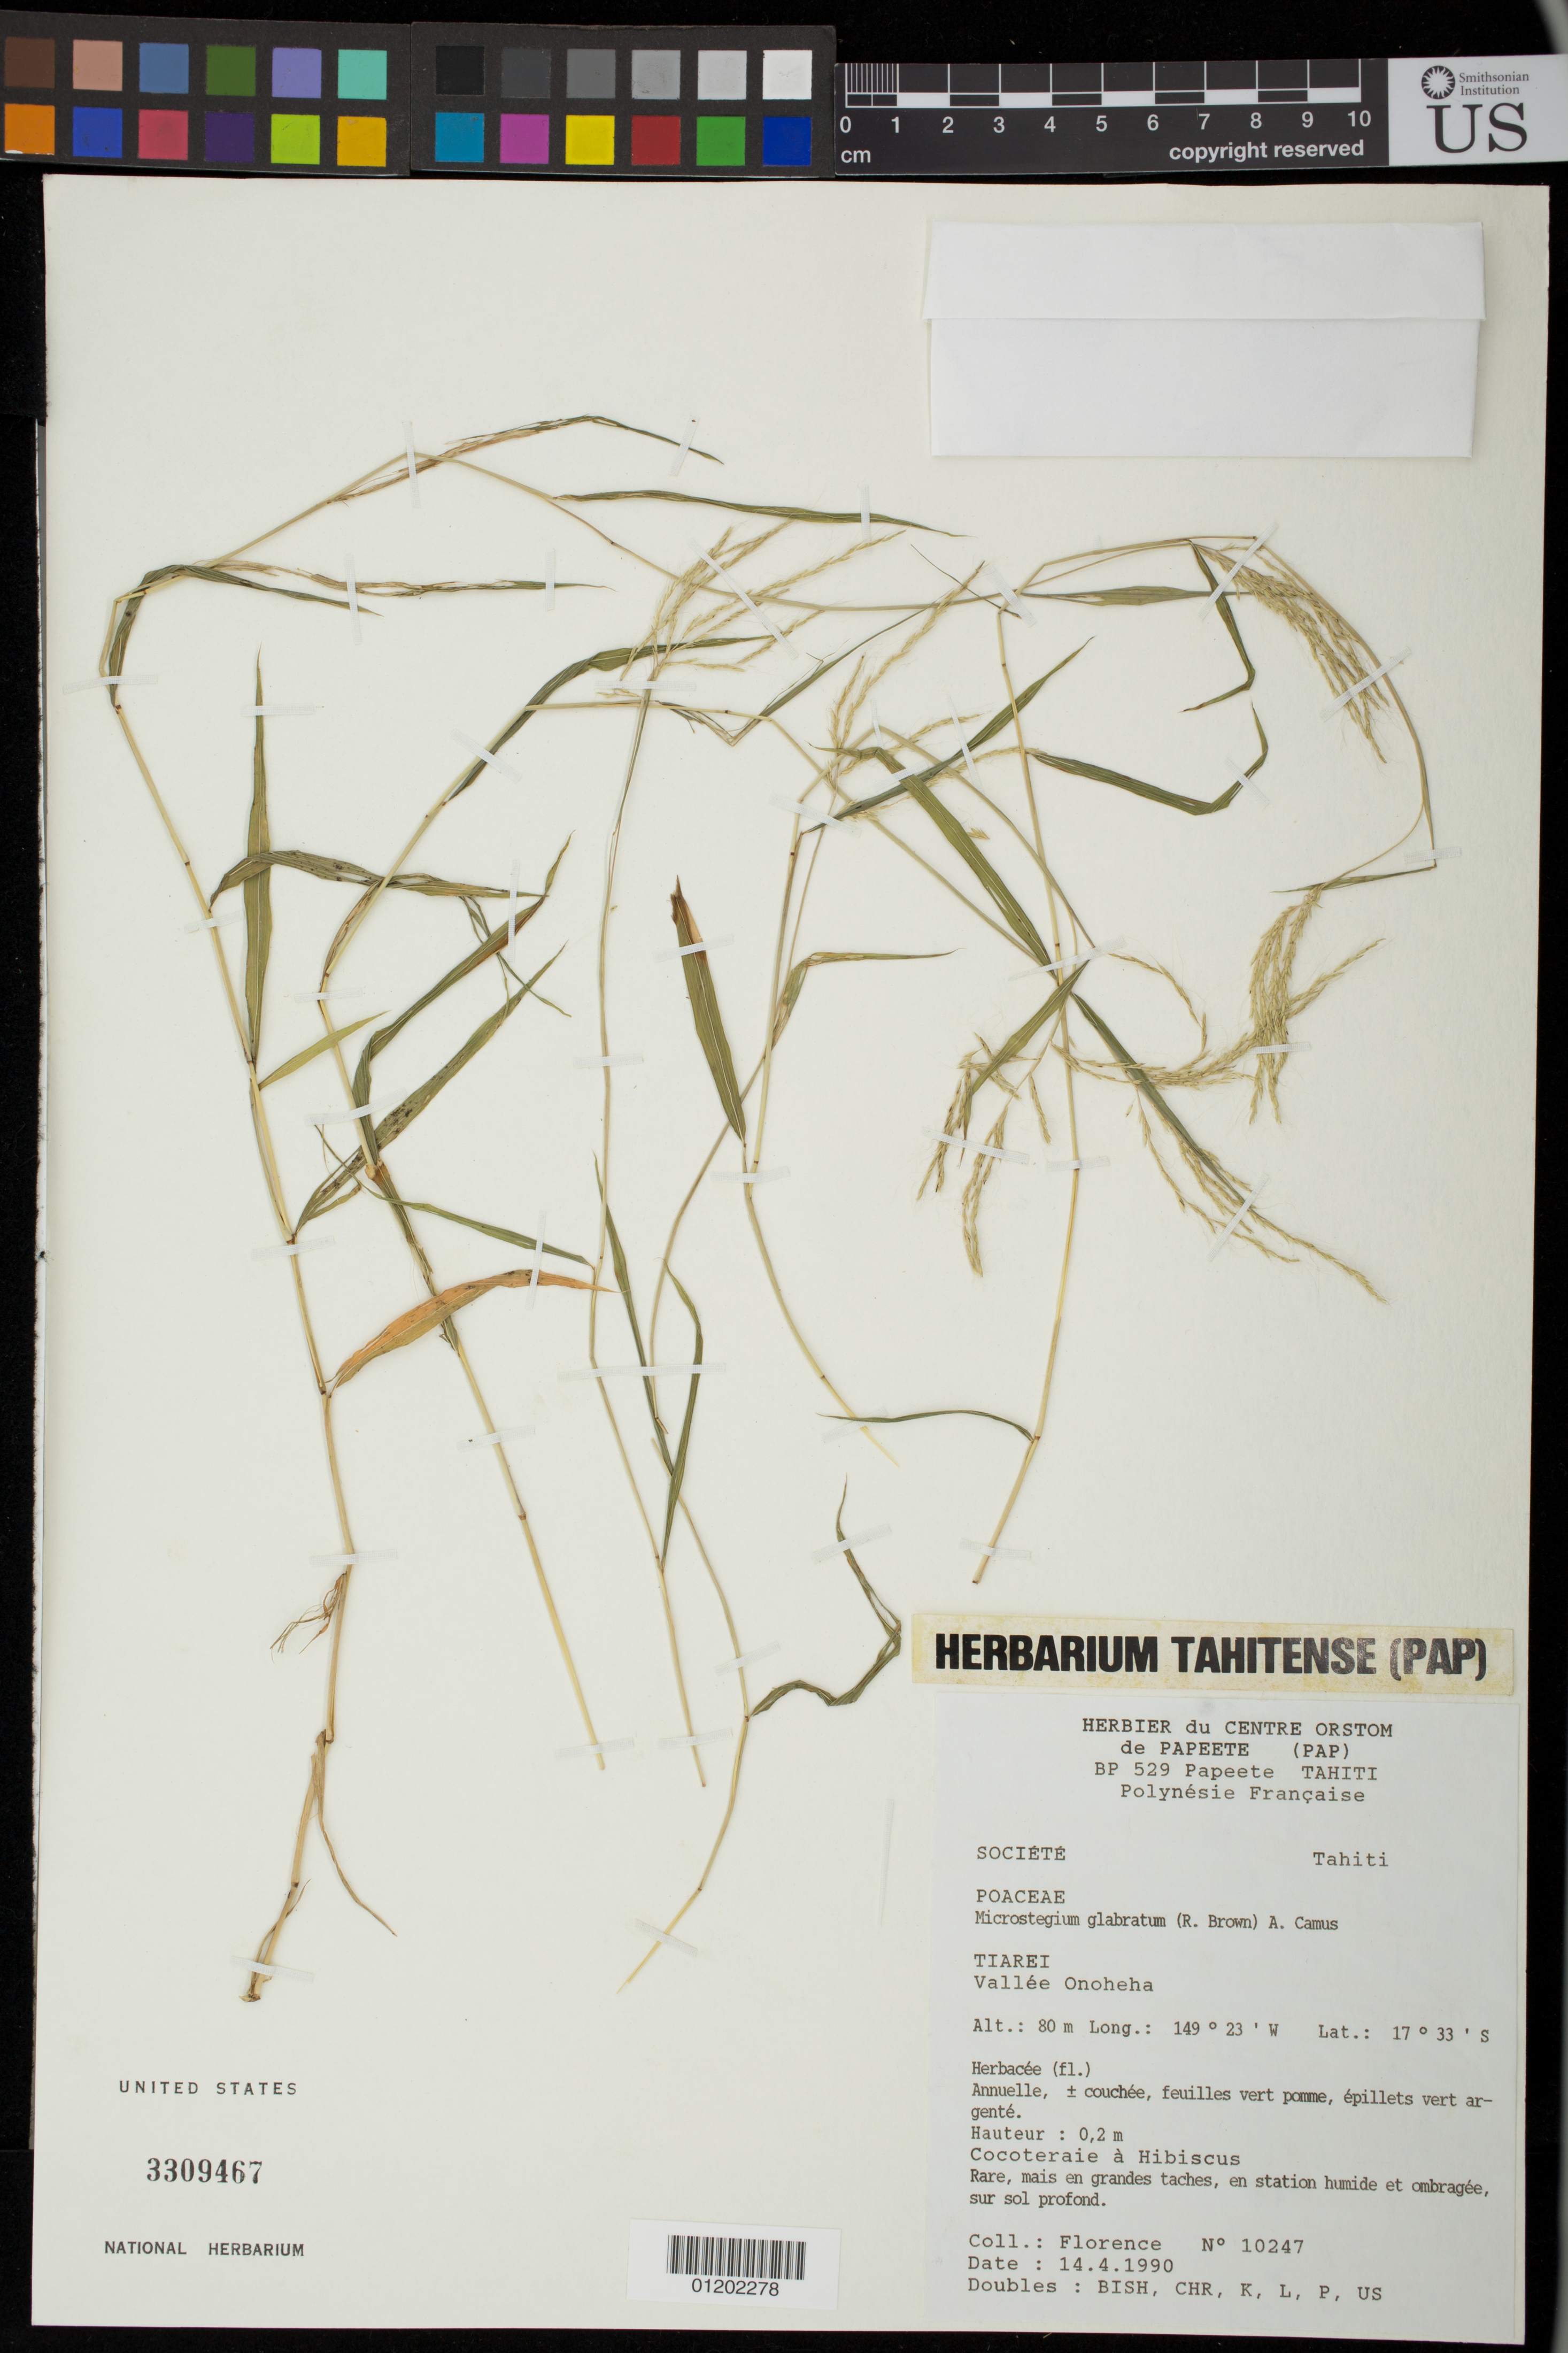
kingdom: Plantae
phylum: Tracheophyta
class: Liliopsida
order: Poales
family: Poaceae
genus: Microstegium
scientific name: Microstegium glabratum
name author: (Trin.) Camus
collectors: J. Florence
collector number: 10247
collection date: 1990-04-14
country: French Polynesia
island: Tahiti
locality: En station humide et ombragèe, sur sol profond. Tiarei, vallèe onoheha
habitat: mais en grandes taches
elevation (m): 80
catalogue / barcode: US 3309467